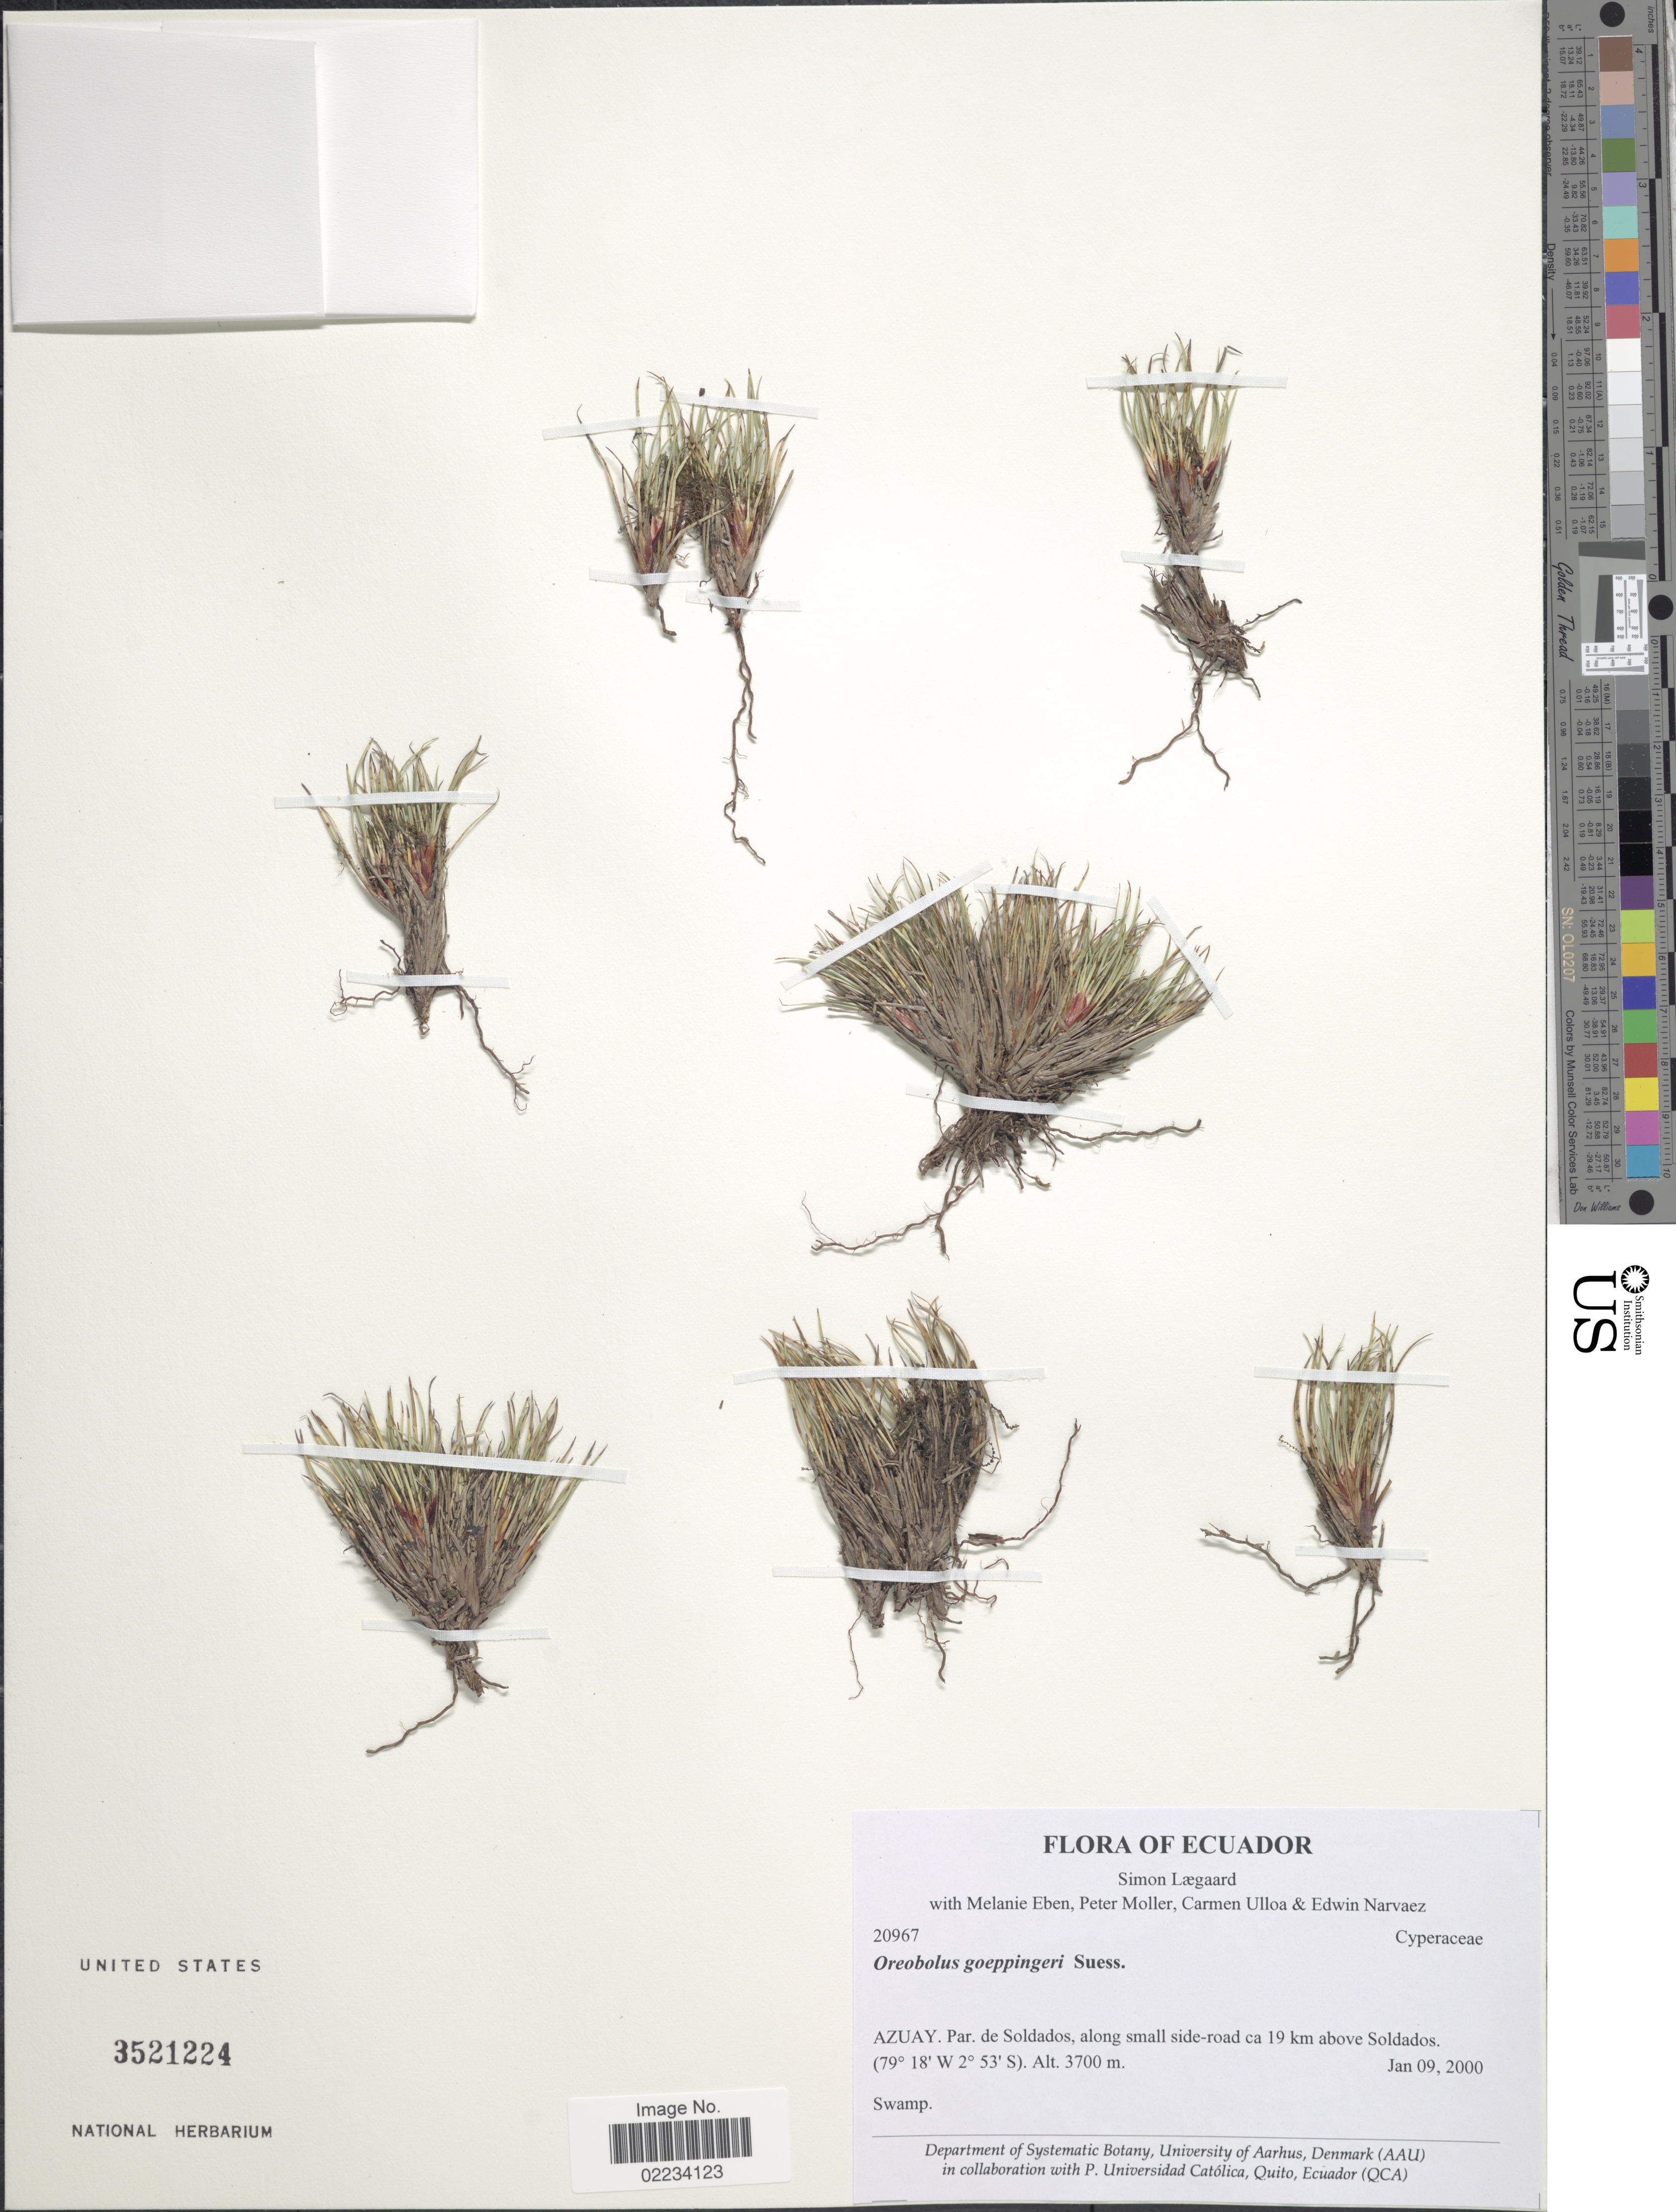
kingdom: Plantae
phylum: Tracheophyta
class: Liliopsida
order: Poales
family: Cyperaceae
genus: Oreobolus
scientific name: Oreobolus goeppingeri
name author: Suess.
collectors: S. Lægaard, M. Eben, P. Moller, C. Ulloa & E. Narváez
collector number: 20967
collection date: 2000-01-09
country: Ecuador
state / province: Azuay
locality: Par de Soldados, along small side-road ca 19 km above Soldados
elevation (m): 3700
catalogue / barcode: US 3521224